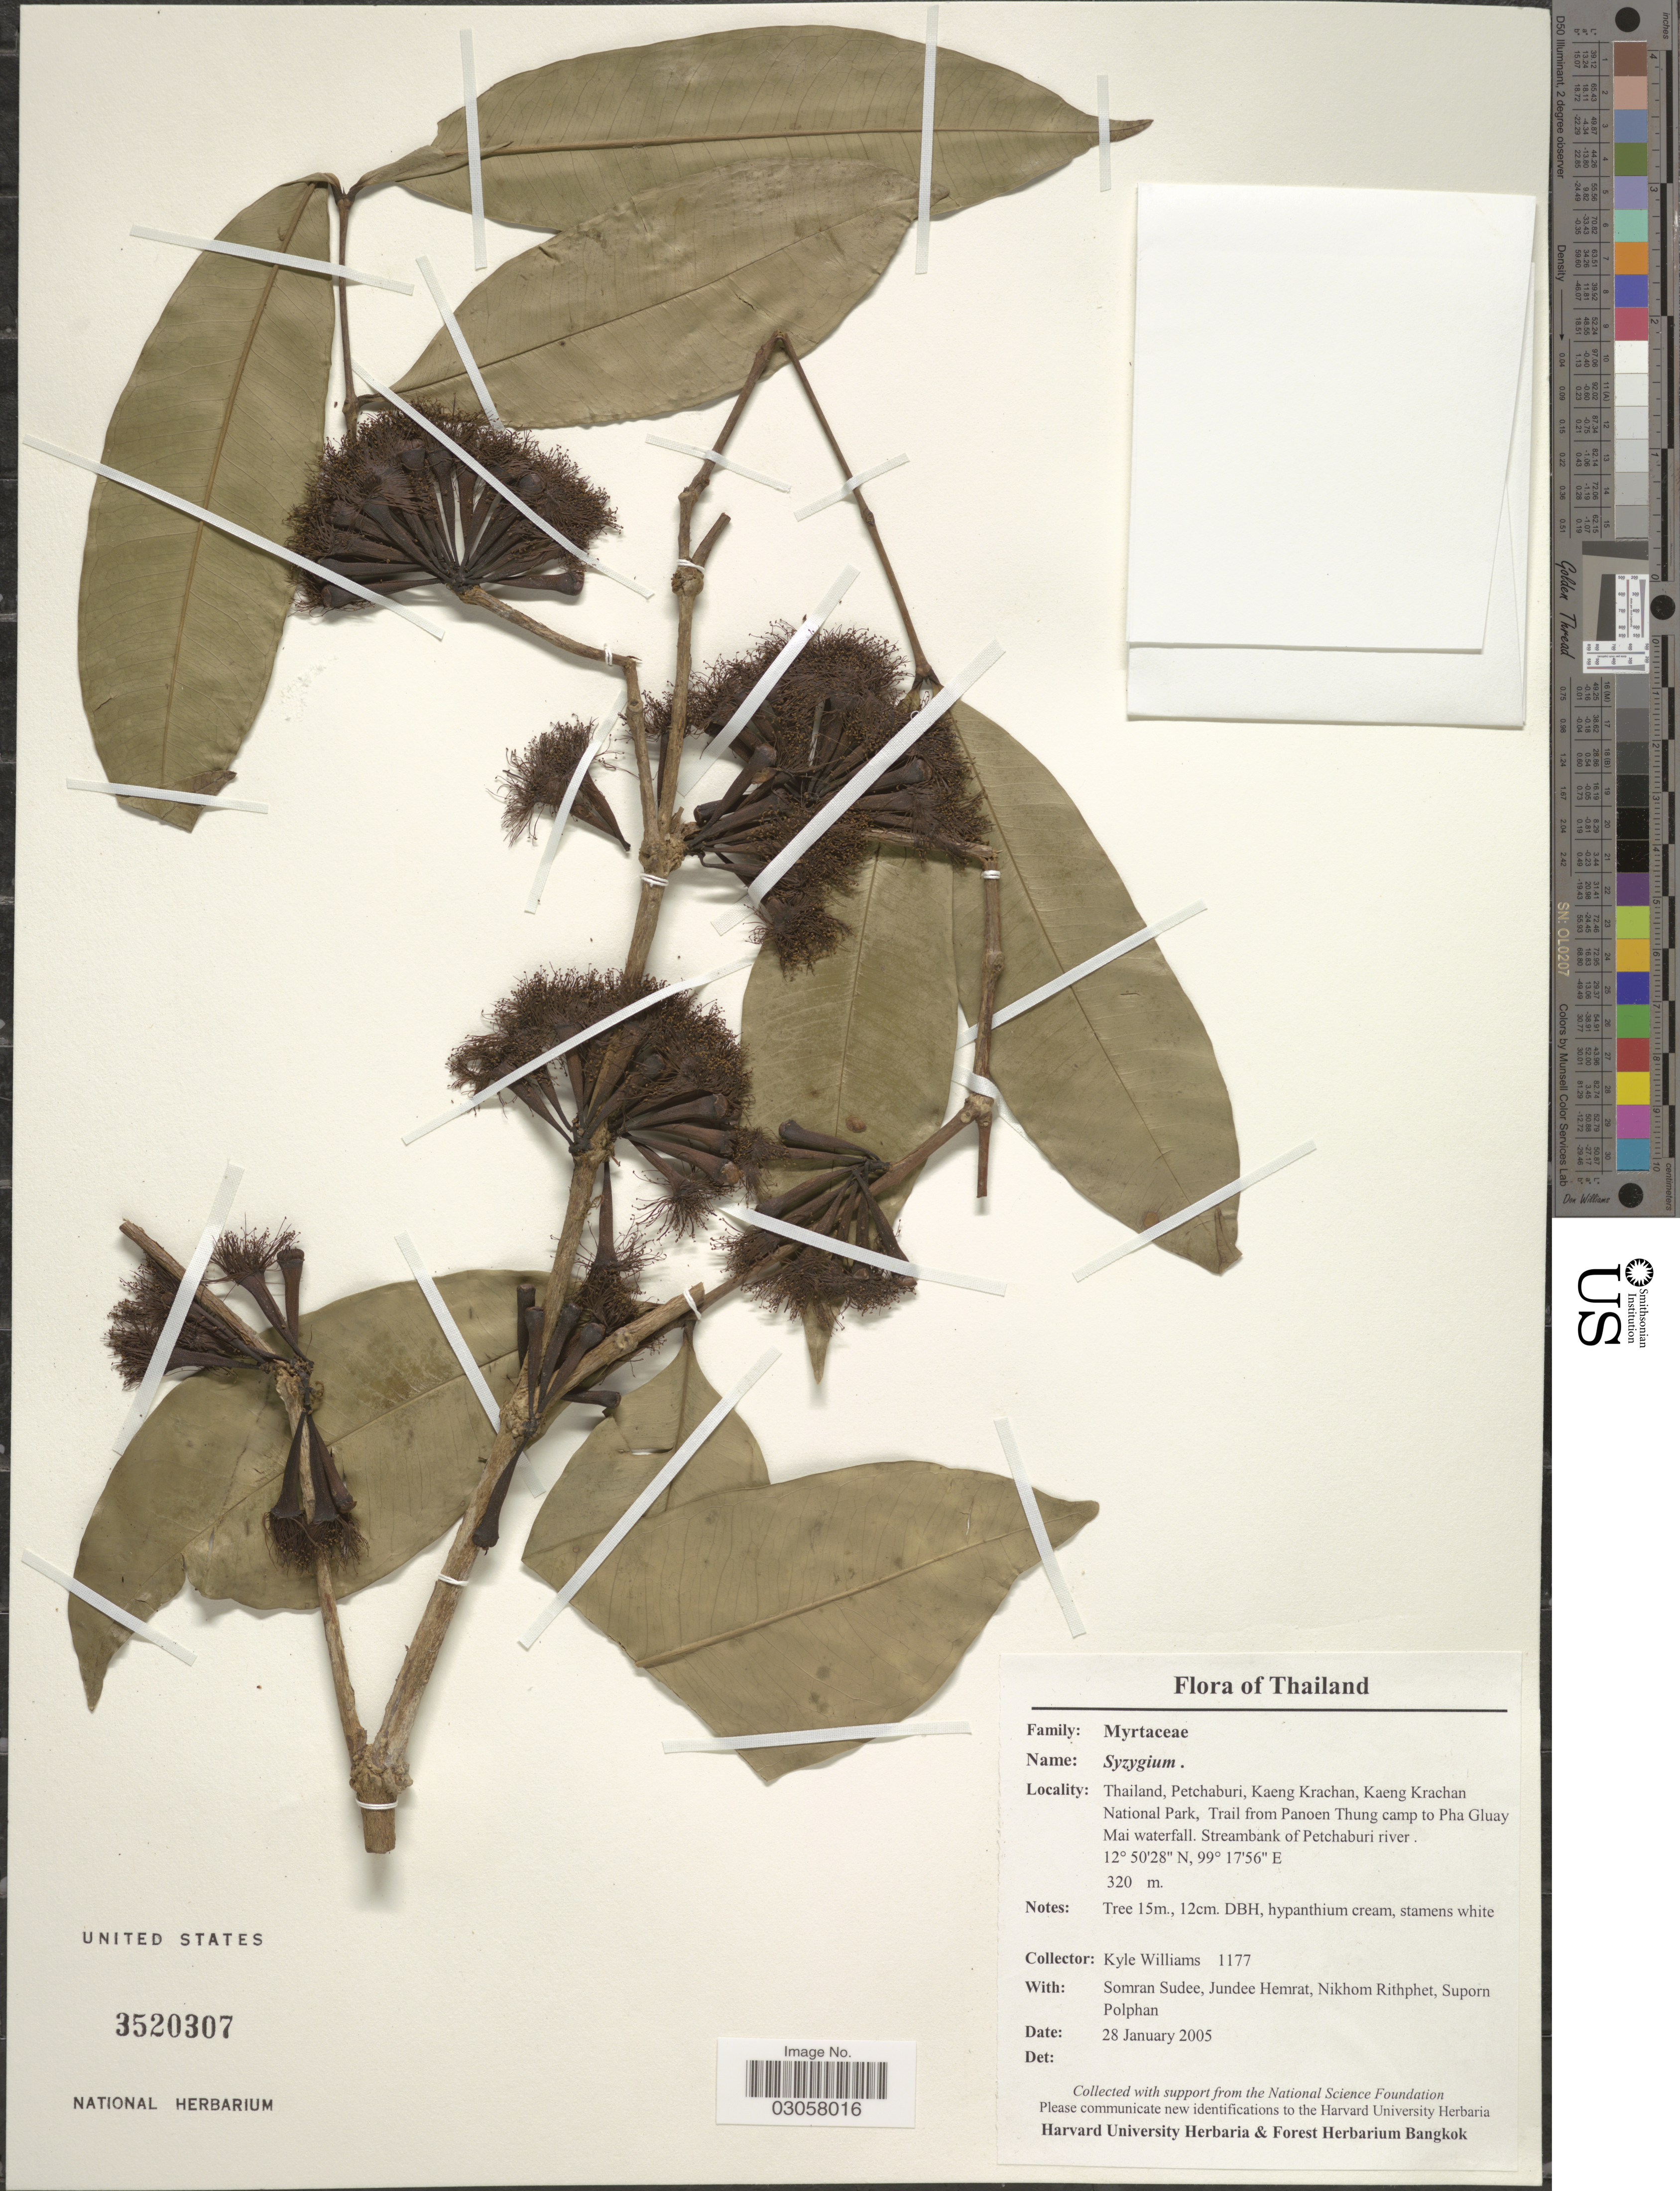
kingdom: Plantae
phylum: Tracheophyta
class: Magnoliopsida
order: Myrtales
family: Myrtaceae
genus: Syzygium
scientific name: Syzygium sp.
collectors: K. J. Williams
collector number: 1177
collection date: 2005-01-28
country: Thailand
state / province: Phetchaburi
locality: Kaeng Krachan, Kaeng Krachan National Park, Trail from Panoen Thung camp to Pha Gluay Mai waterfall. Streambank of Petchaburi river.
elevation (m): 320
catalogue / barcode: US 3520307